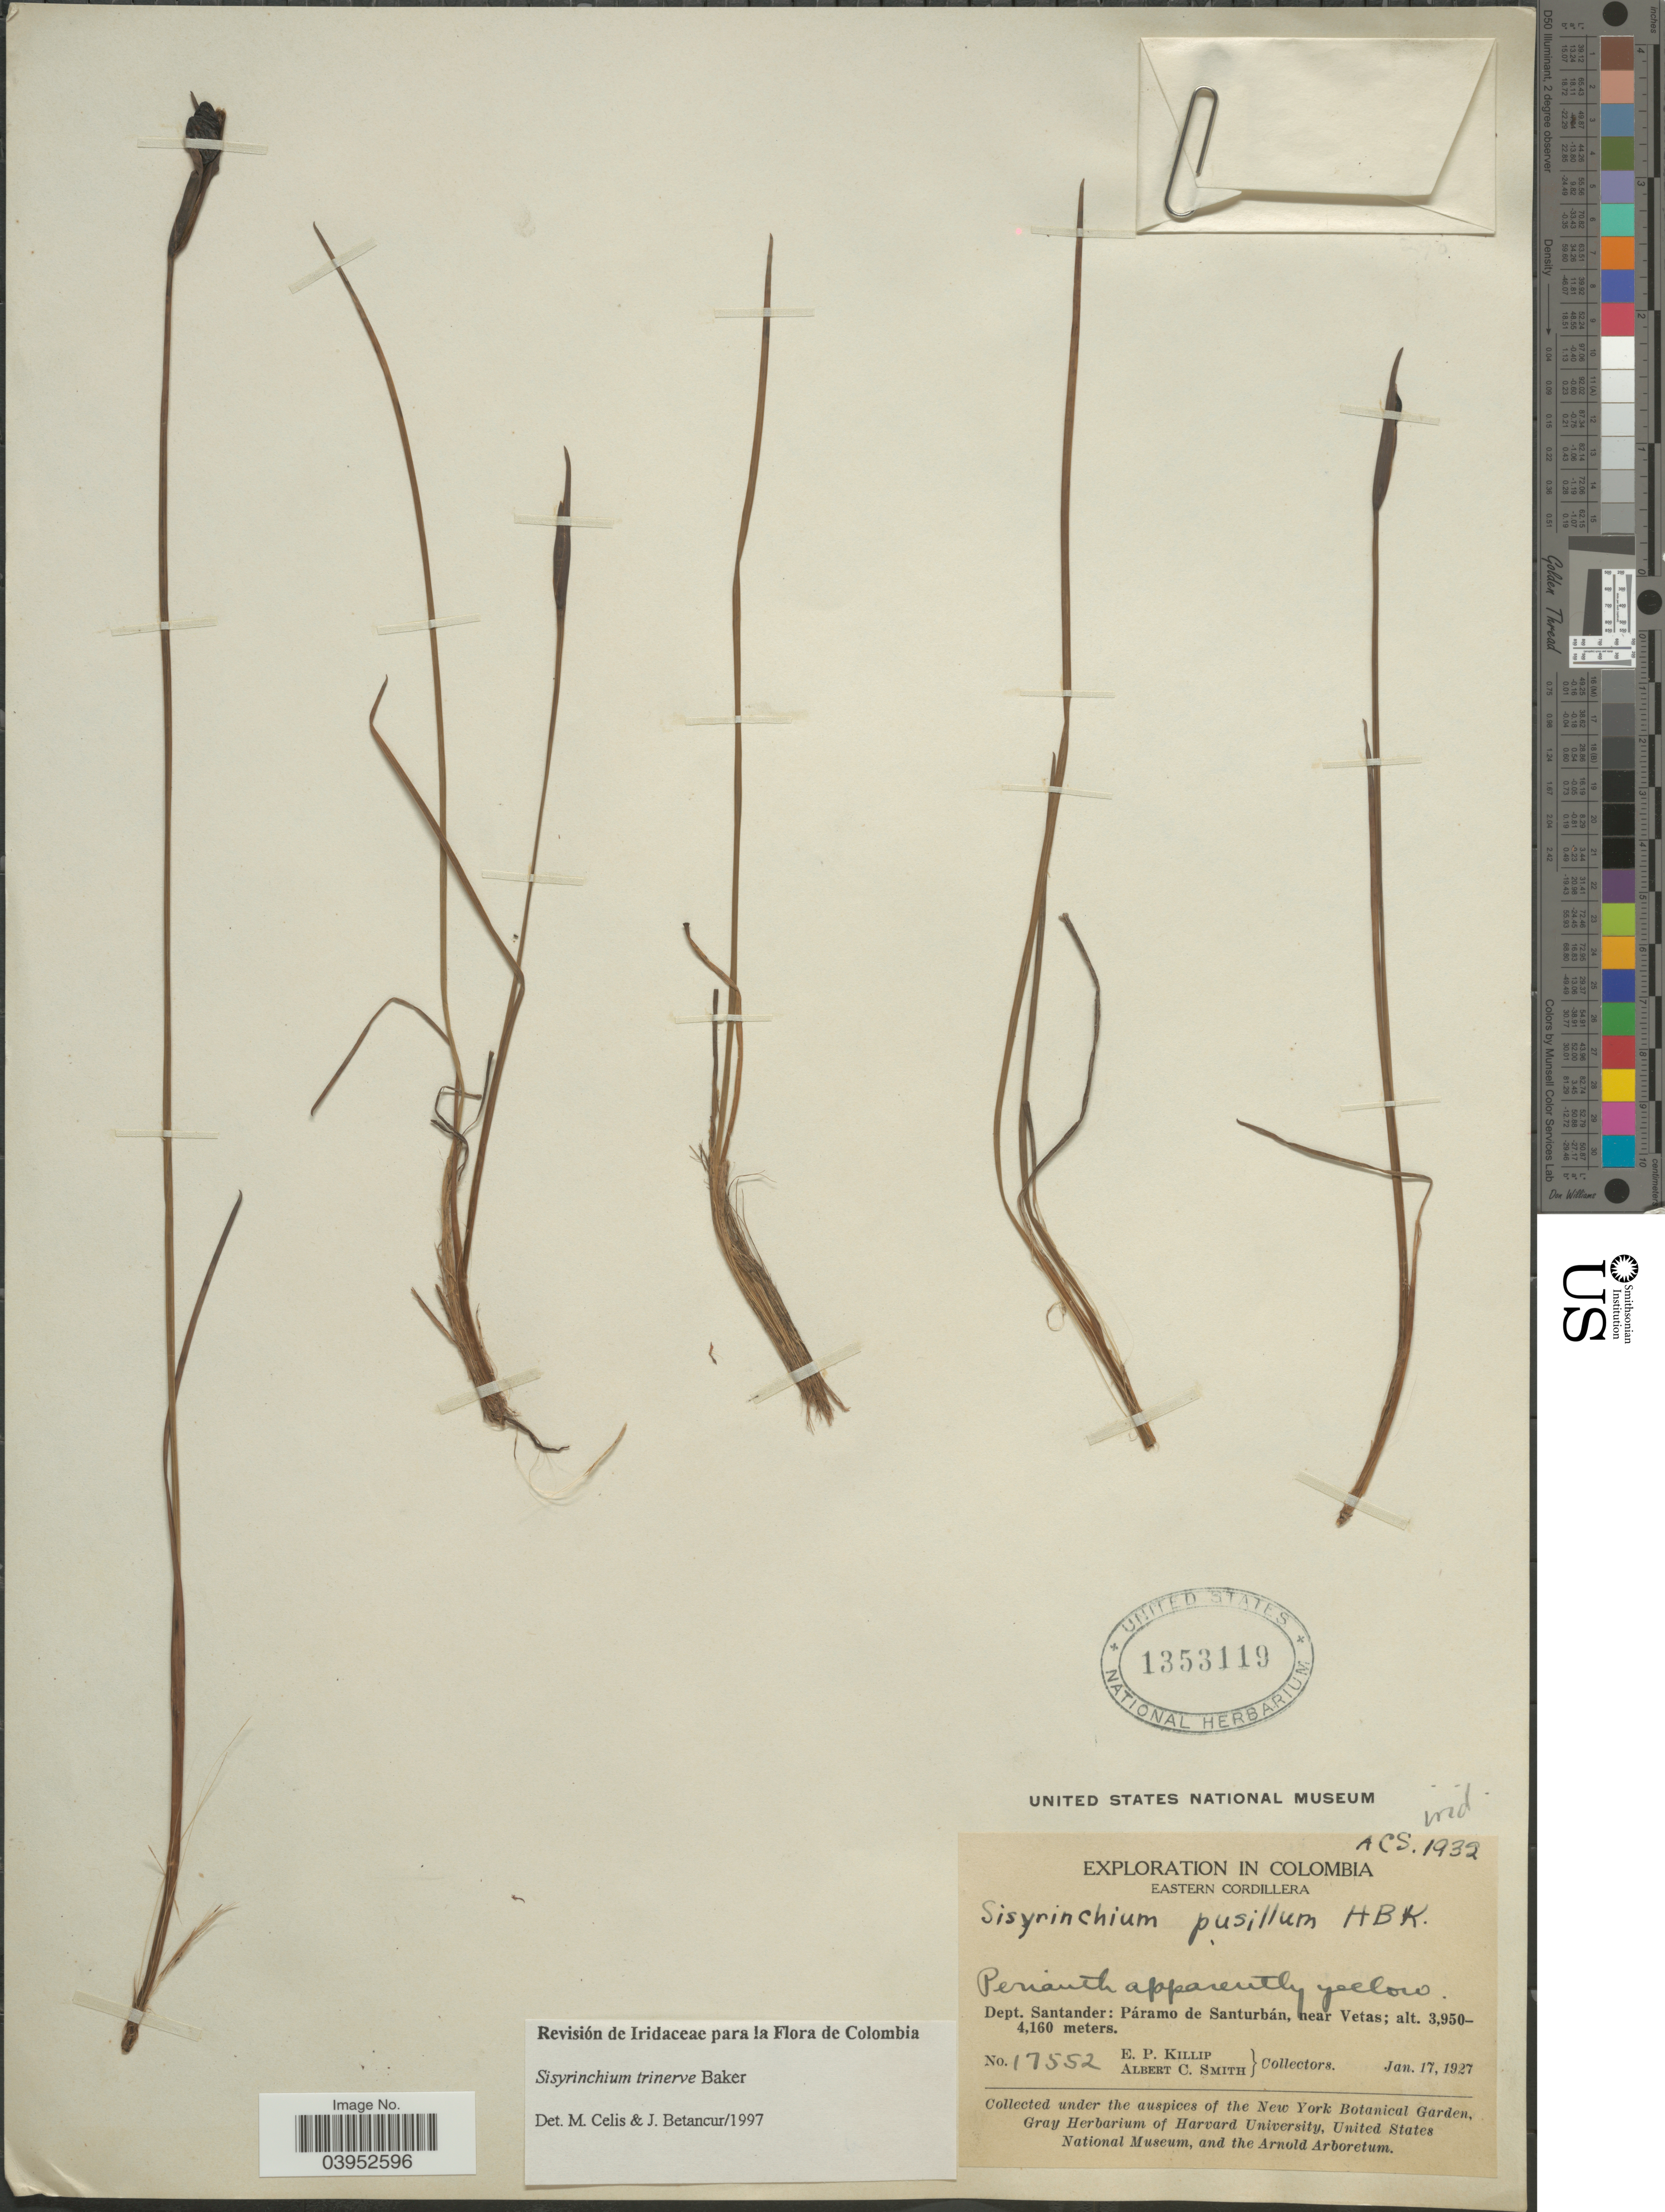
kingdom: Plantae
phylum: Tracheophyta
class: Liliopsida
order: Asparagales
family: Iridaceae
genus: Sisyrinchium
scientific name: Sisyrinchium trinerve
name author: Baker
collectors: E. P. Killip & A. C. Smith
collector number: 17552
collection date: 1927-01-17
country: Colombia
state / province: Santander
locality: Eastern Cordillera. Dept. Santander: Páramo de Santurbán, near Vetas.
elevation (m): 3950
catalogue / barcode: US 1353119